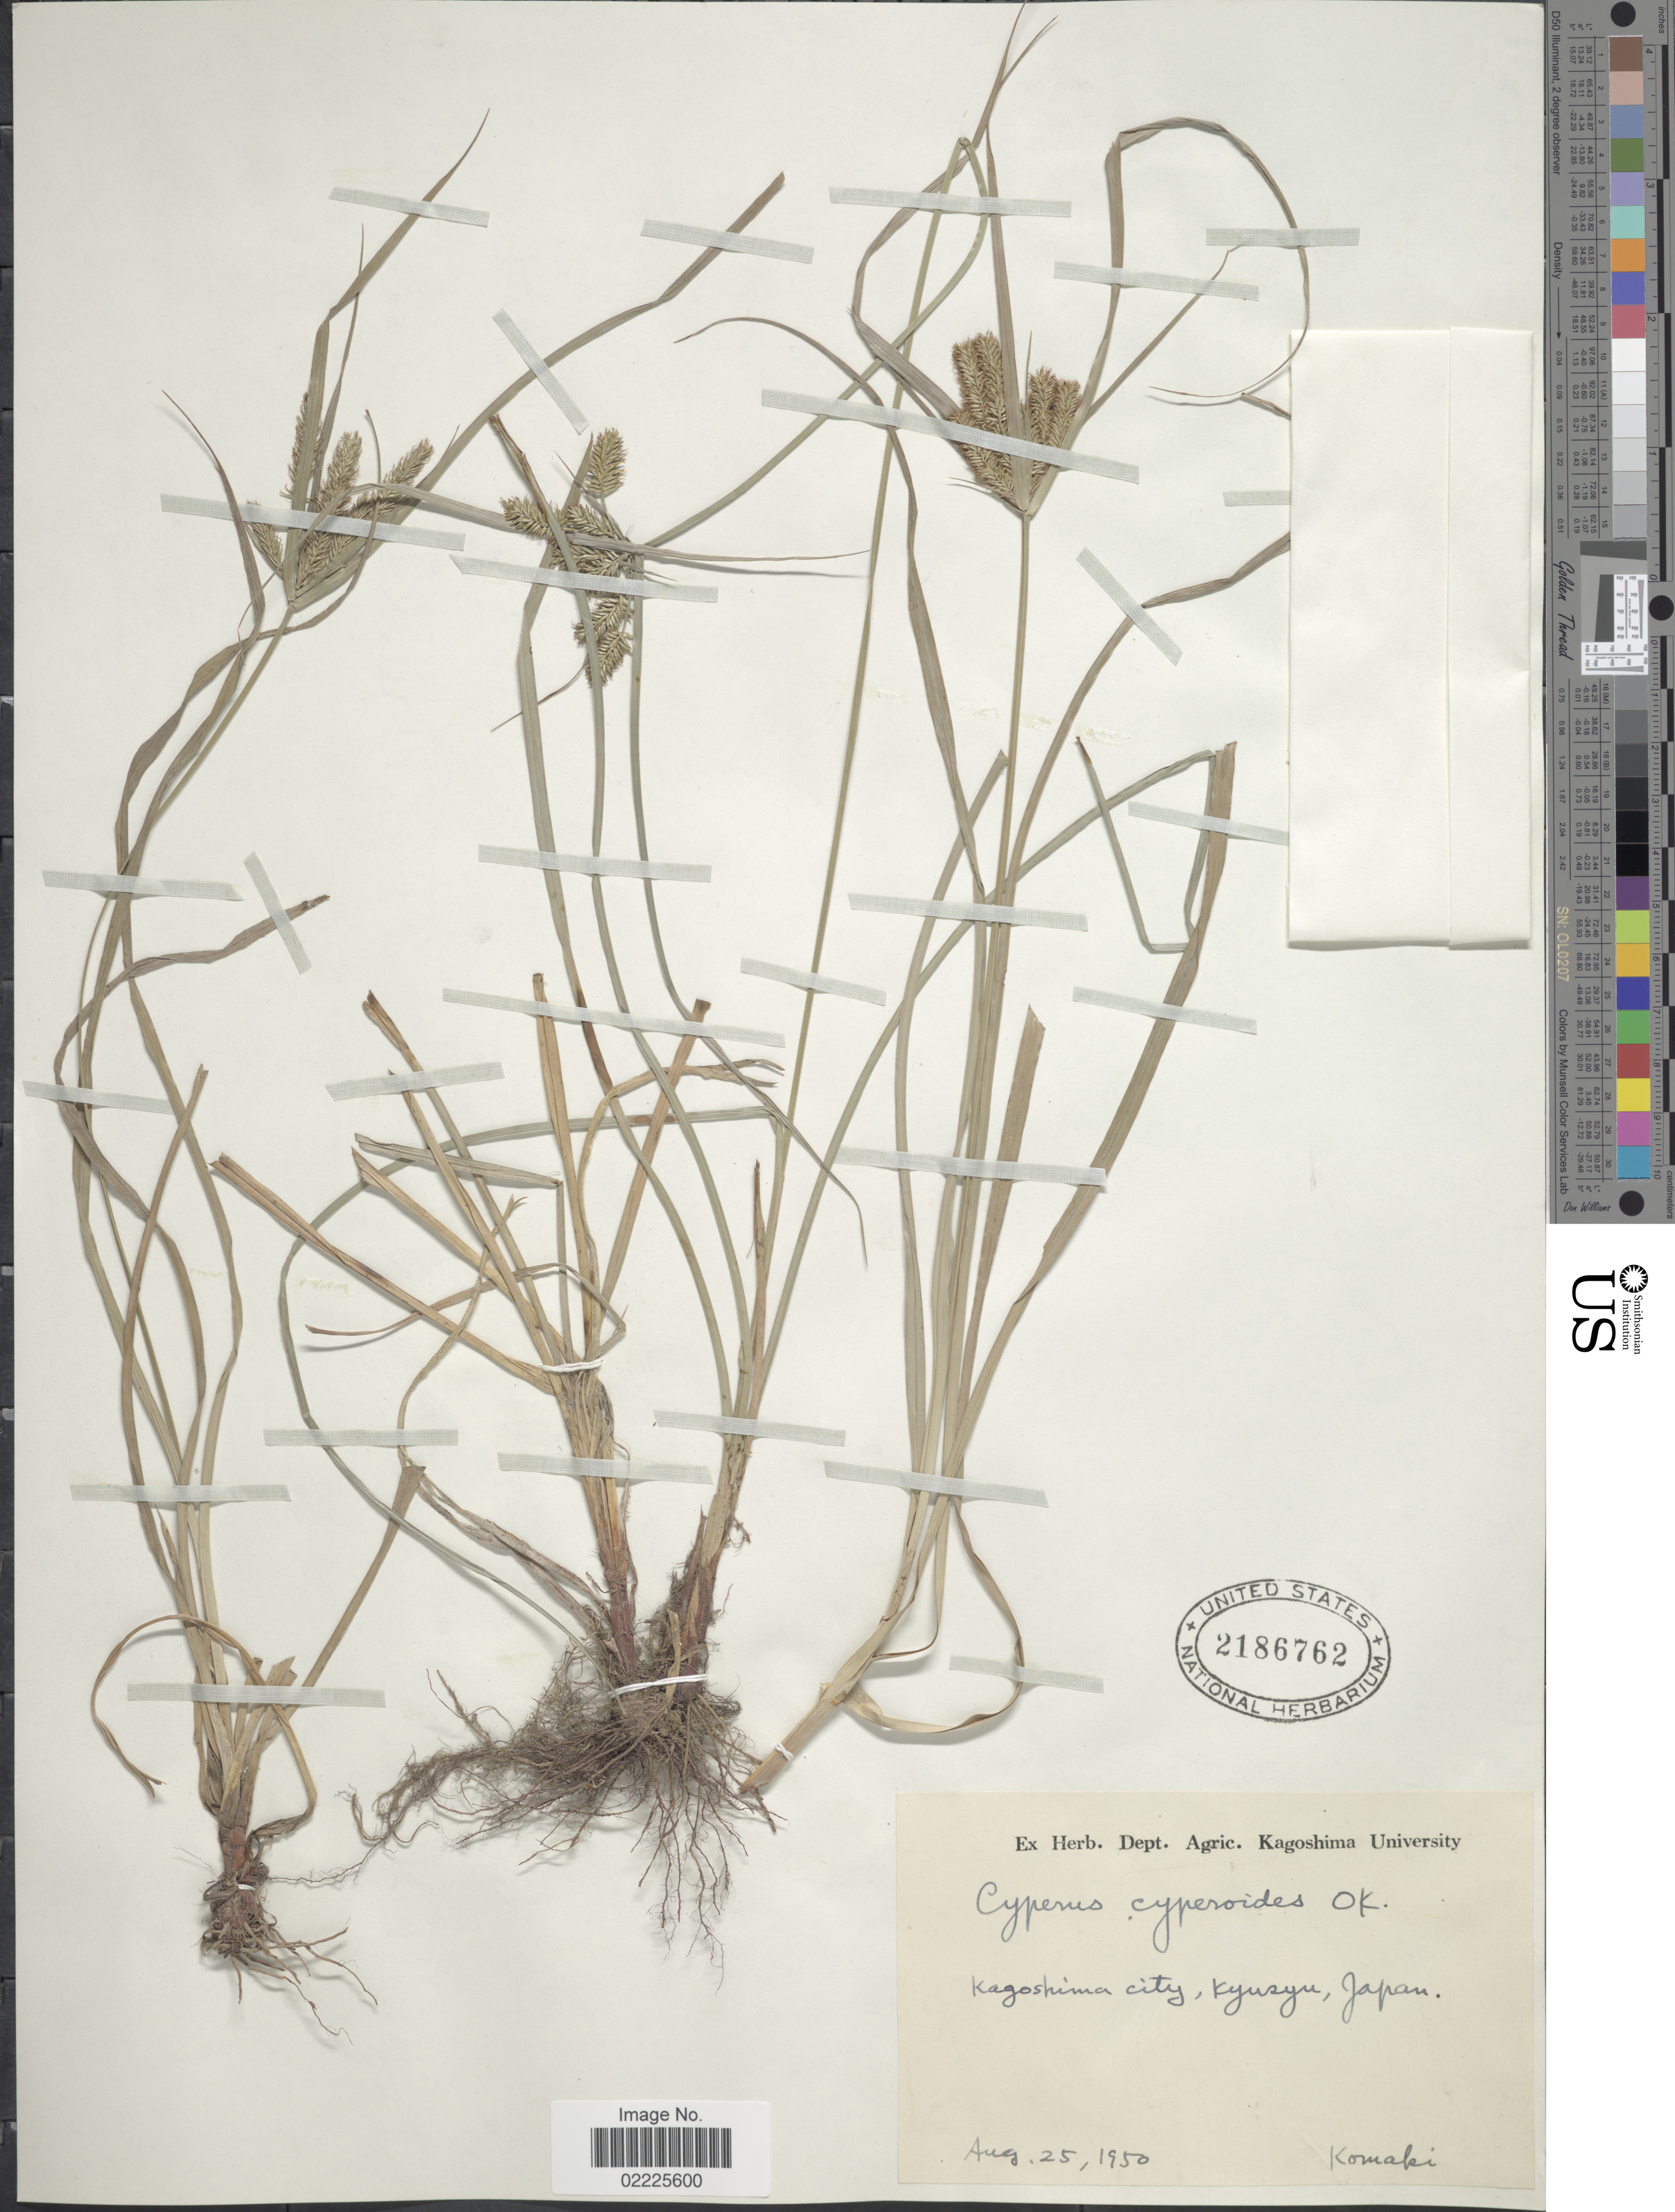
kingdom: Plantae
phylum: Tracheophyta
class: Liliopsida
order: Poales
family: Cyperaceae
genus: Cyperus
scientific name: Cyperus cyperoides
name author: (L.) Kuntze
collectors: -. Komaki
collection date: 1950-08-25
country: Japan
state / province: Kagosima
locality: Kagoshima City, Kyuzyu.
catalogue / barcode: US 2186762